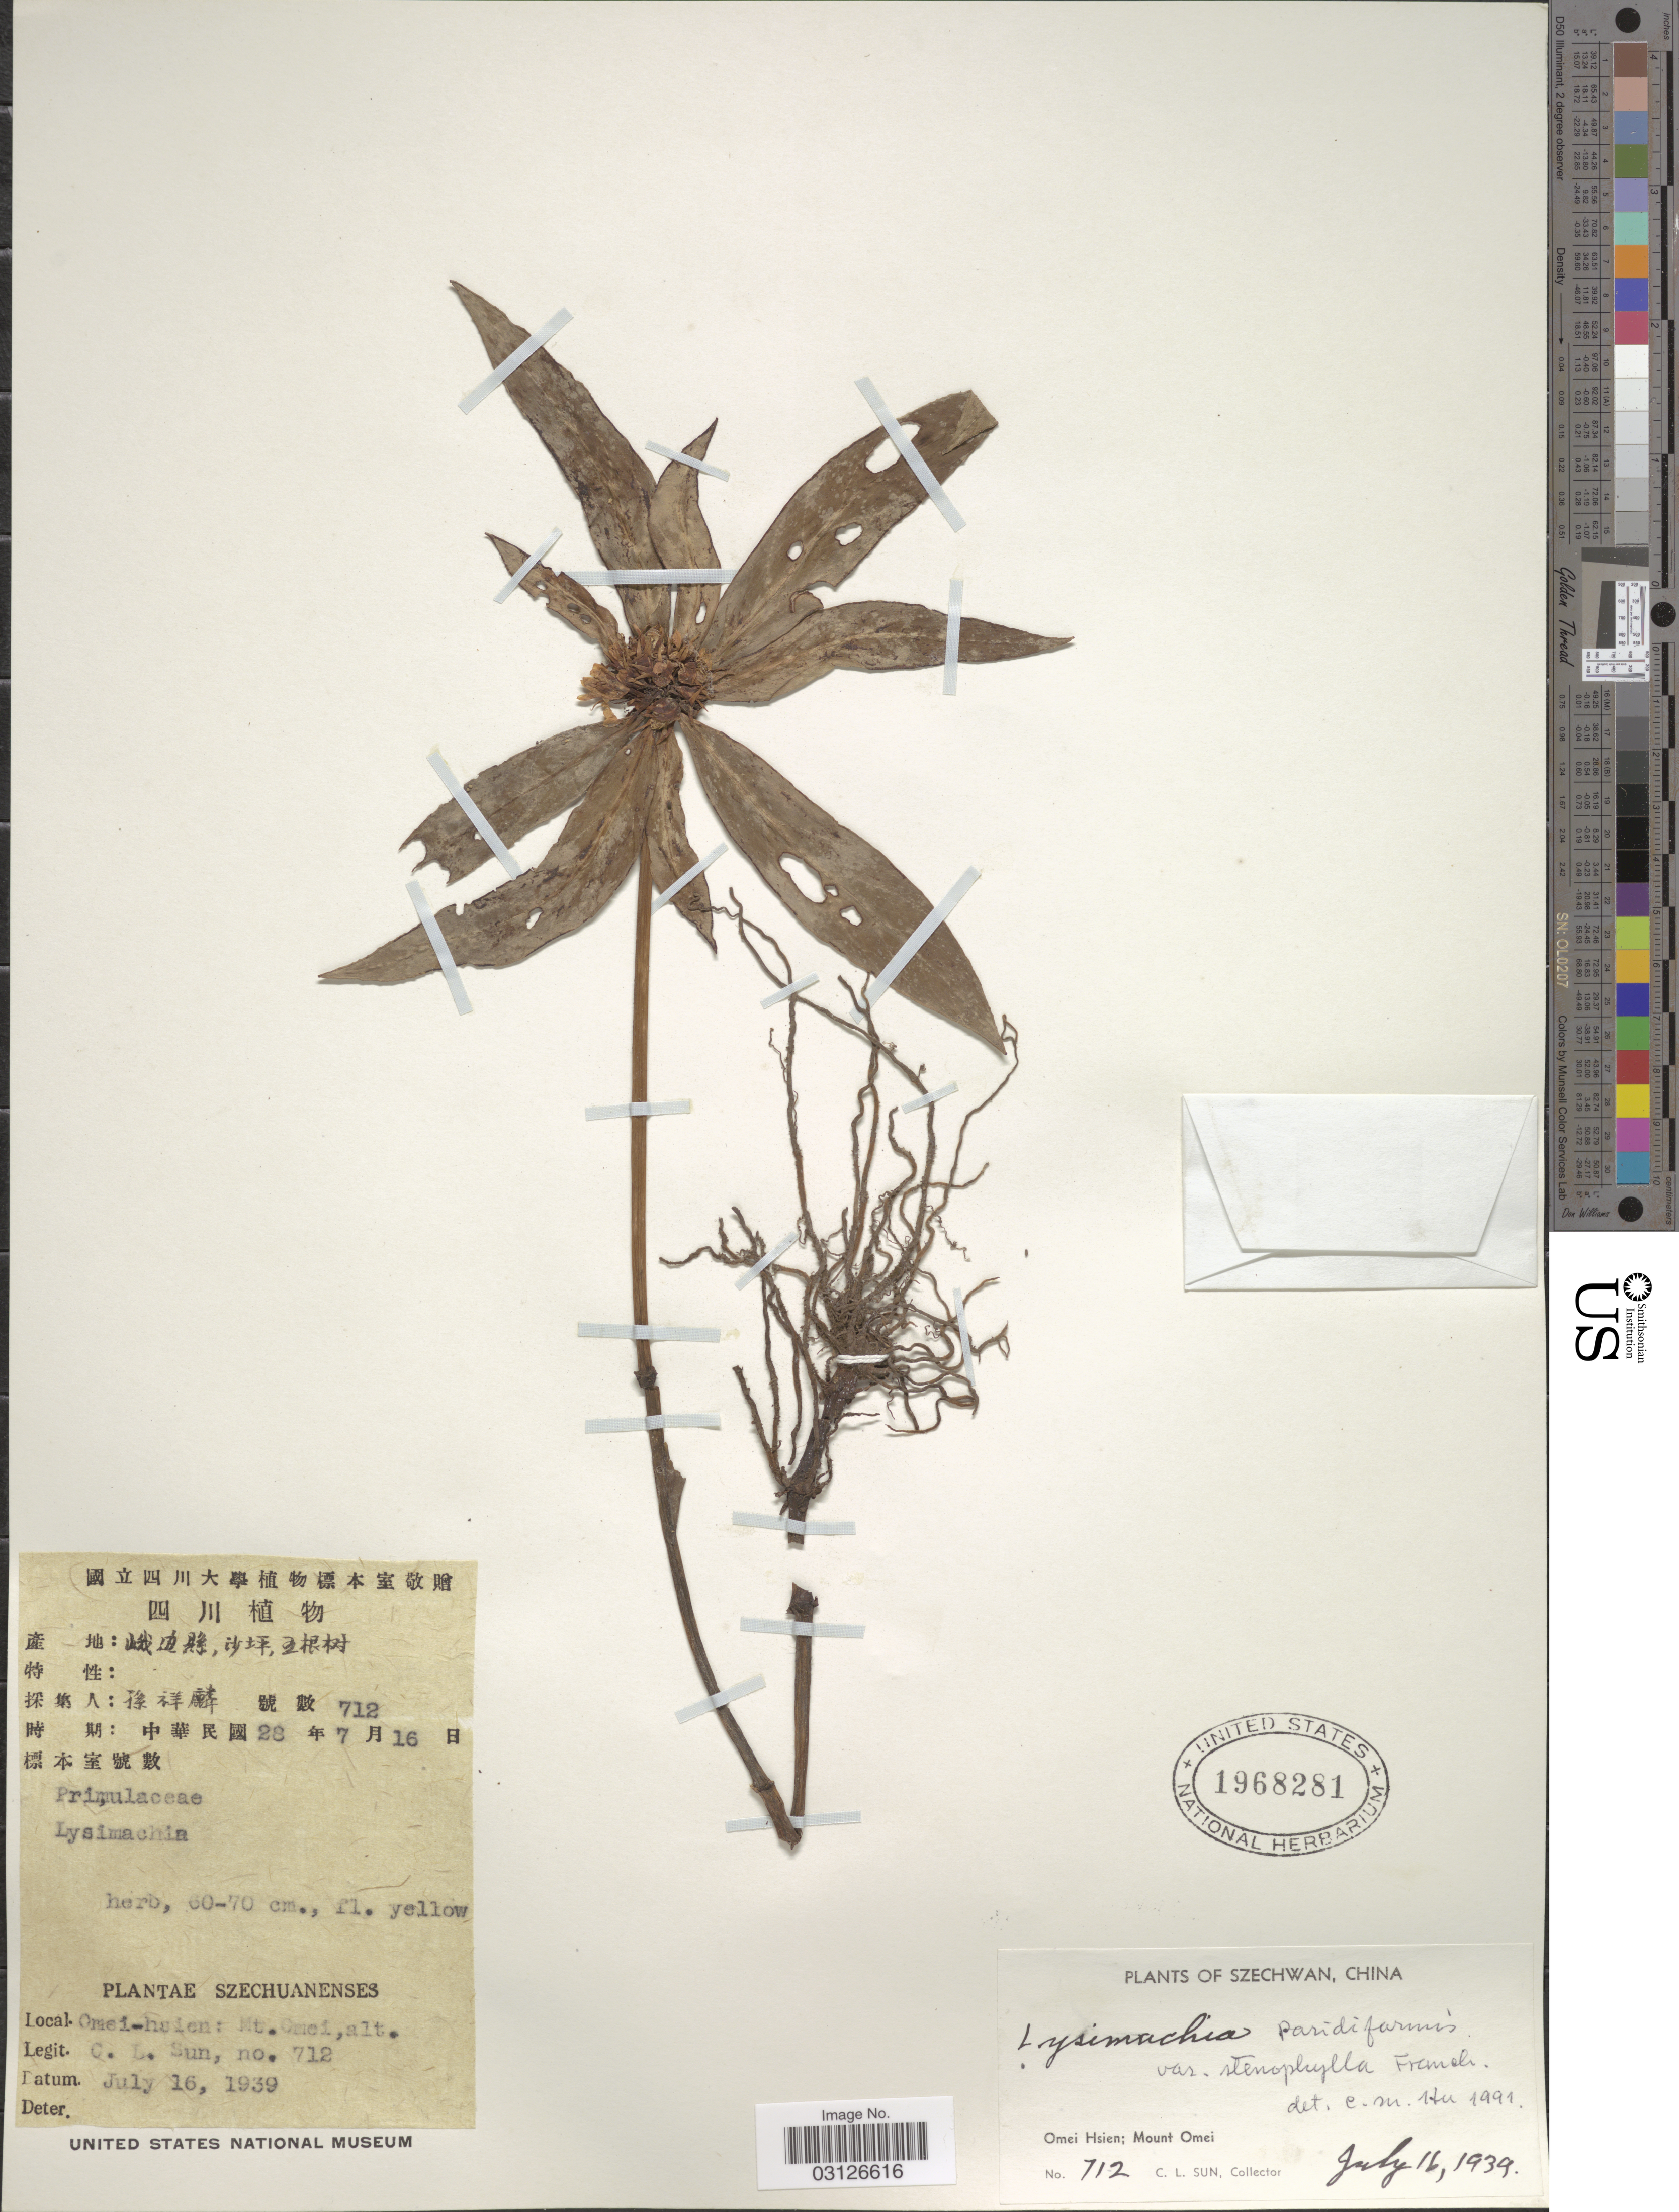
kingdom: Plantae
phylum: Tracheophyta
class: Magnoliopsida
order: Ericales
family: Primulaceae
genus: Lysimachia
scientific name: Lysimachia paridiformis var. stenophylla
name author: Franch.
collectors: C. Sun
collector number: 712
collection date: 1939-07-16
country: China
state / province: Sichuan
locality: Szechwan. Omei-hsien: Mt. Omei.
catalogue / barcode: US 1968281